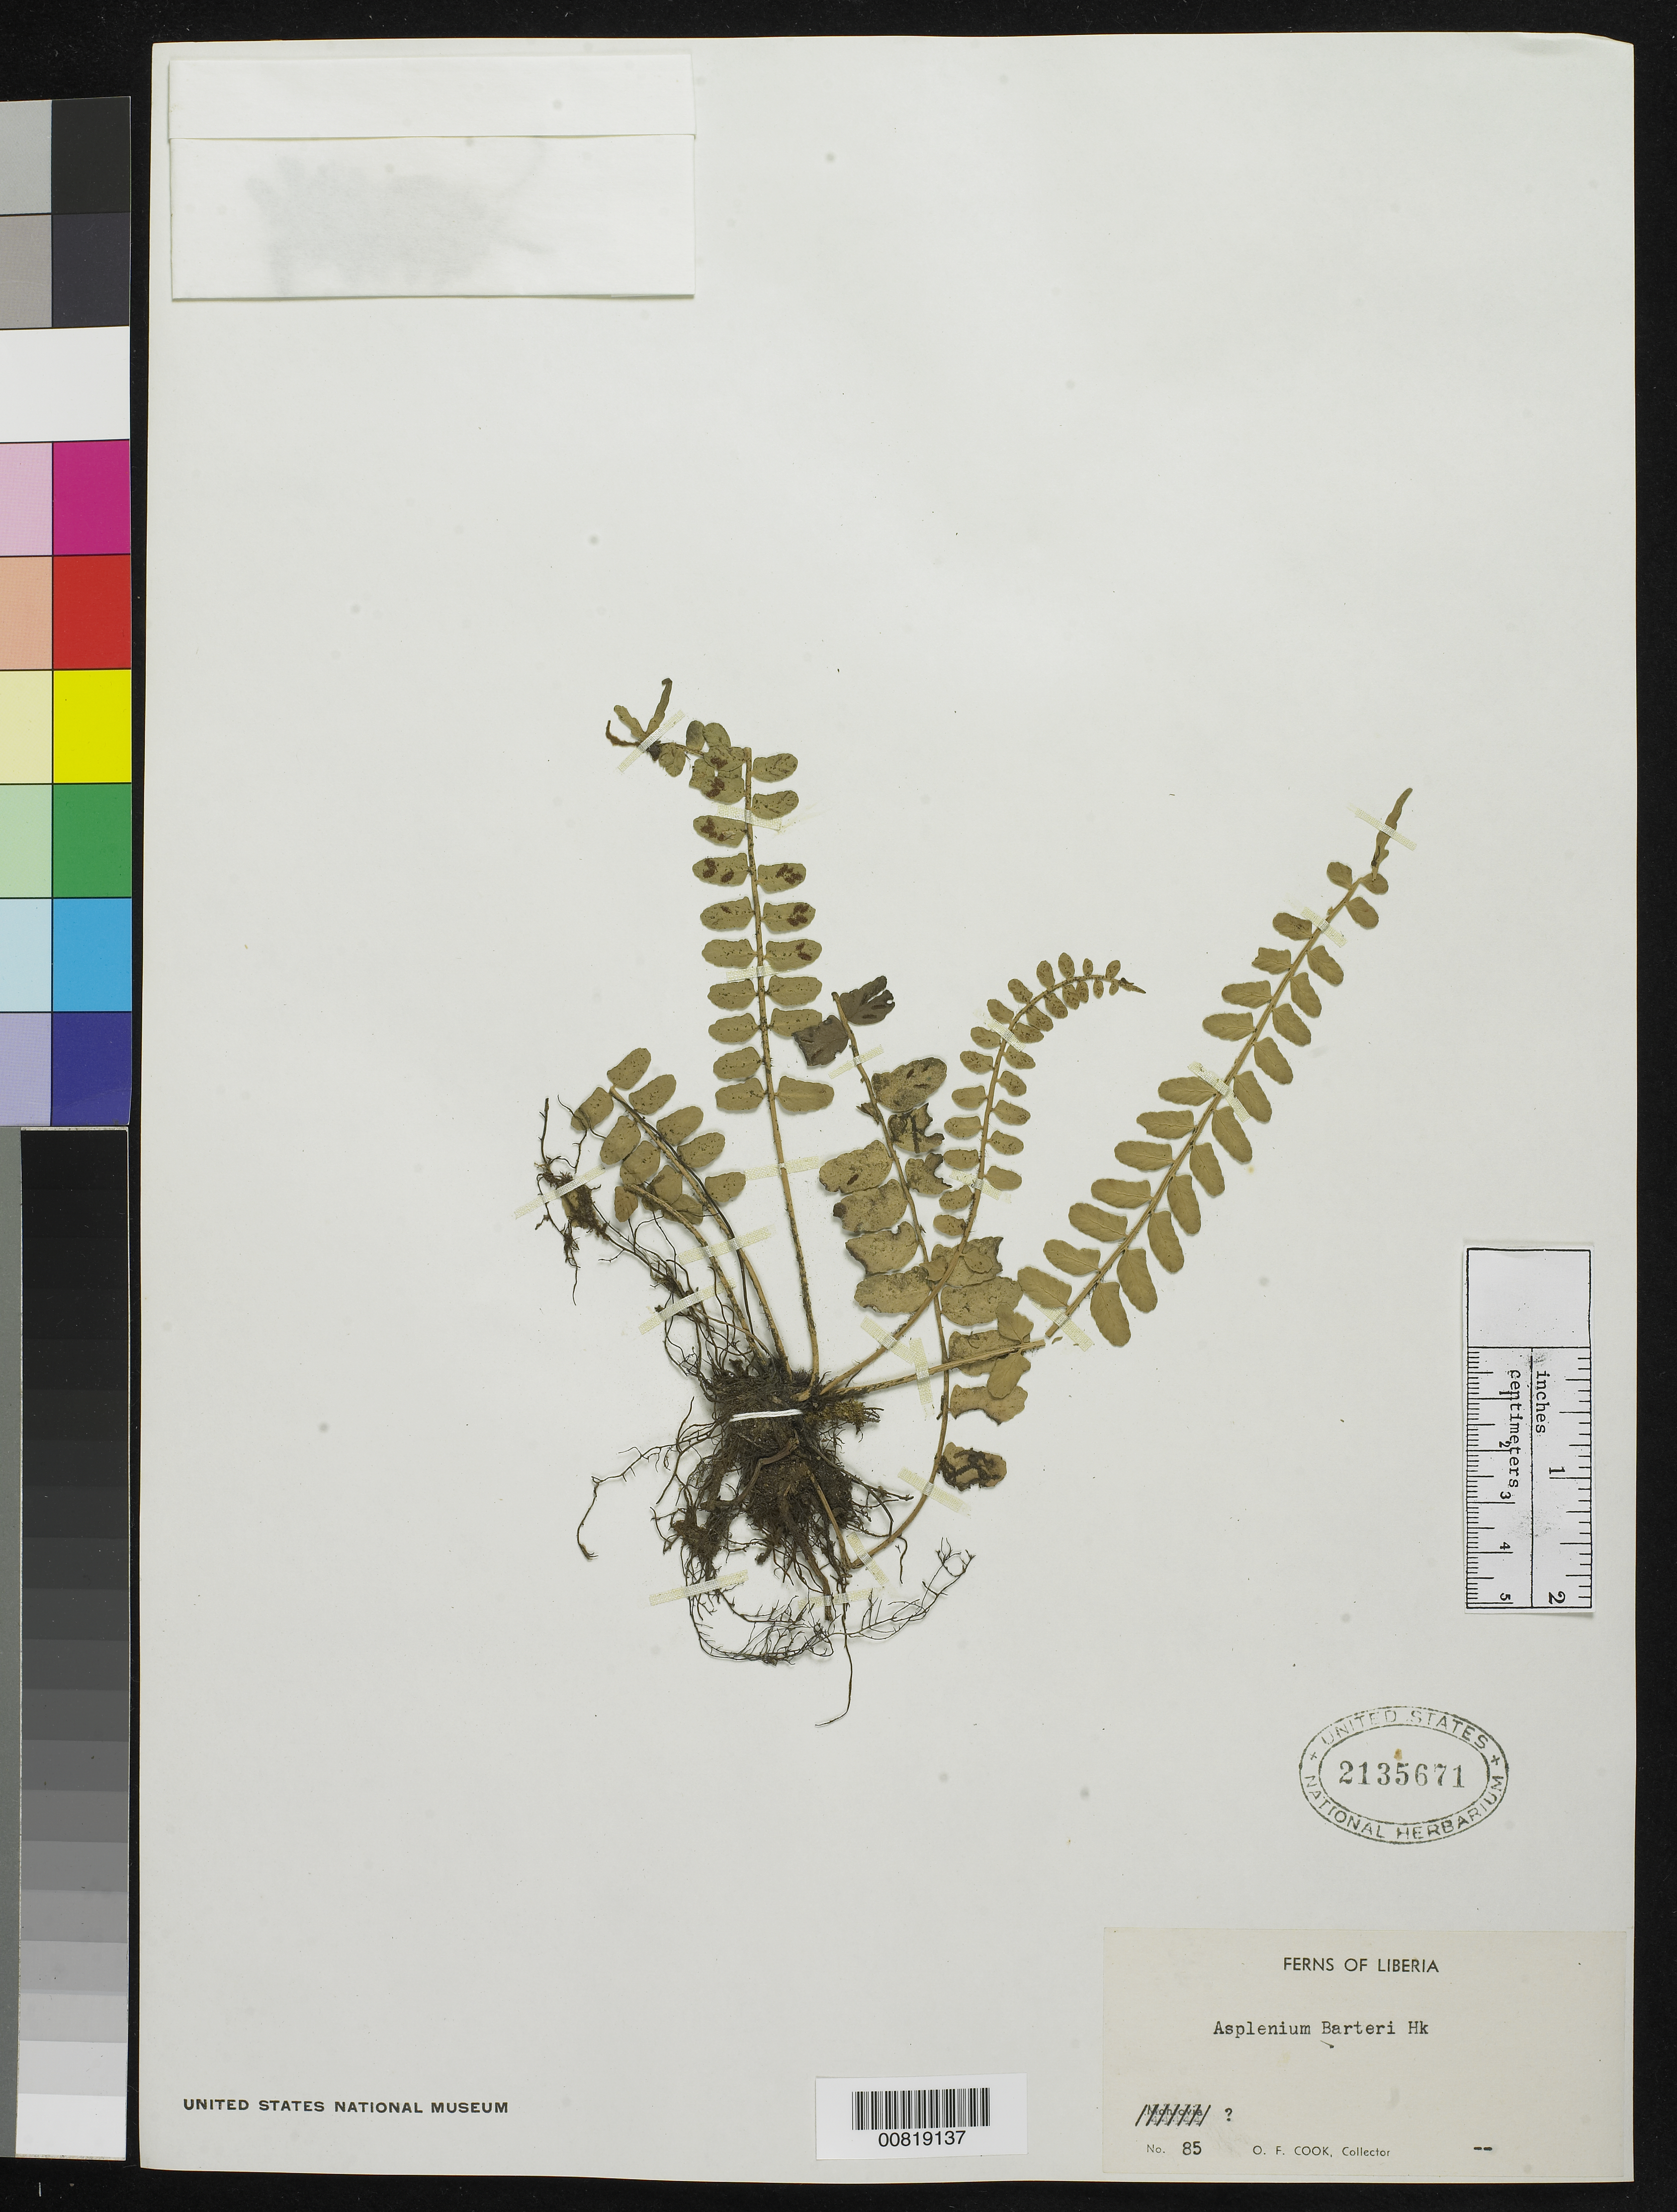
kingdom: Plantae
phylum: Tracheophyta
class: Polypodiopsida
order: Polypodiales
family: Aspleniaceae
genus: Asplenium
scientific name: Asplenium barteri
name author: Hook.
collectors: O. F. Cook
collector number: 85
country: Liberia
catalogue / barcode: US 2135671